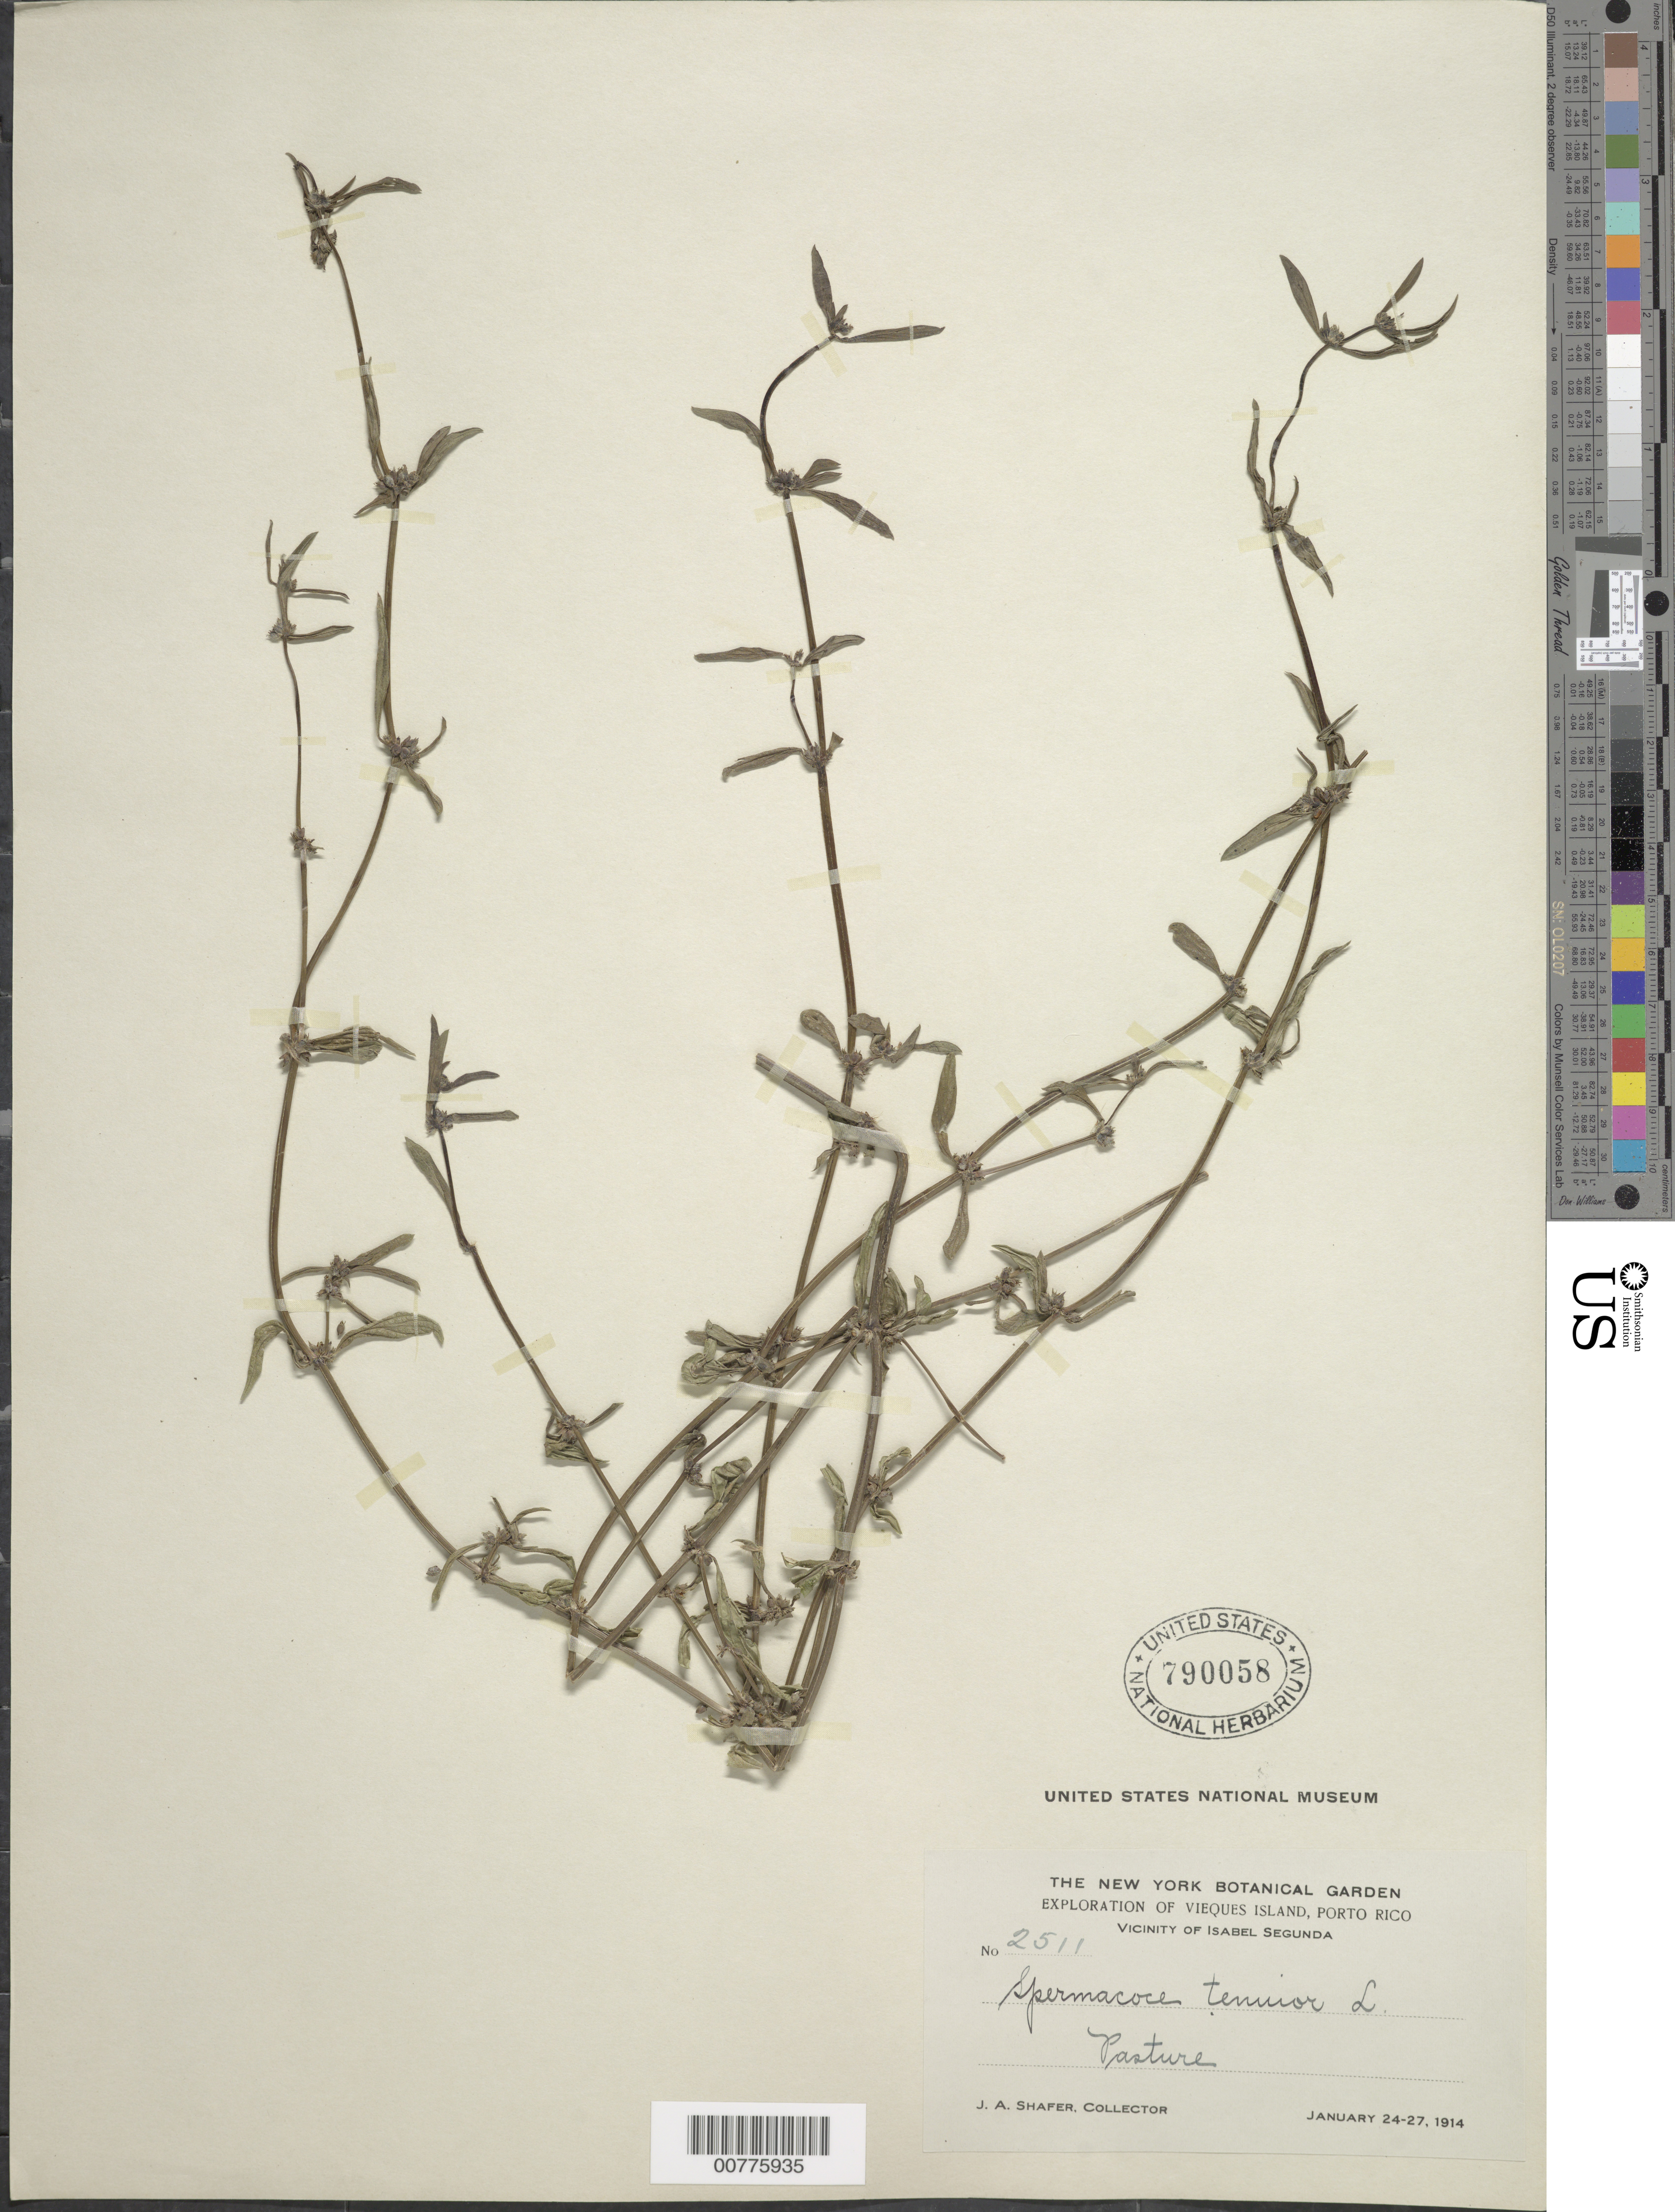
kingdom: Plantae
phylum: Tracheophyta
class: Magnoliopsida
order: Gentianales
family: Rubiaceae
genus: Spermacoce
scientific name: Spermacoce tenuior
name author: L.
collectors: J. A. Shafer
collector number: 2511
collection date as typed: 24 Jan 1914 to 27 Jan 1914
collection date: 1914-01-24/1914-01-27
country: Puerto Rico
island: Vieques I.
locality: vicinity of Isabel Segunda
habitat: Pasture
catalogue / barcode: US 790058